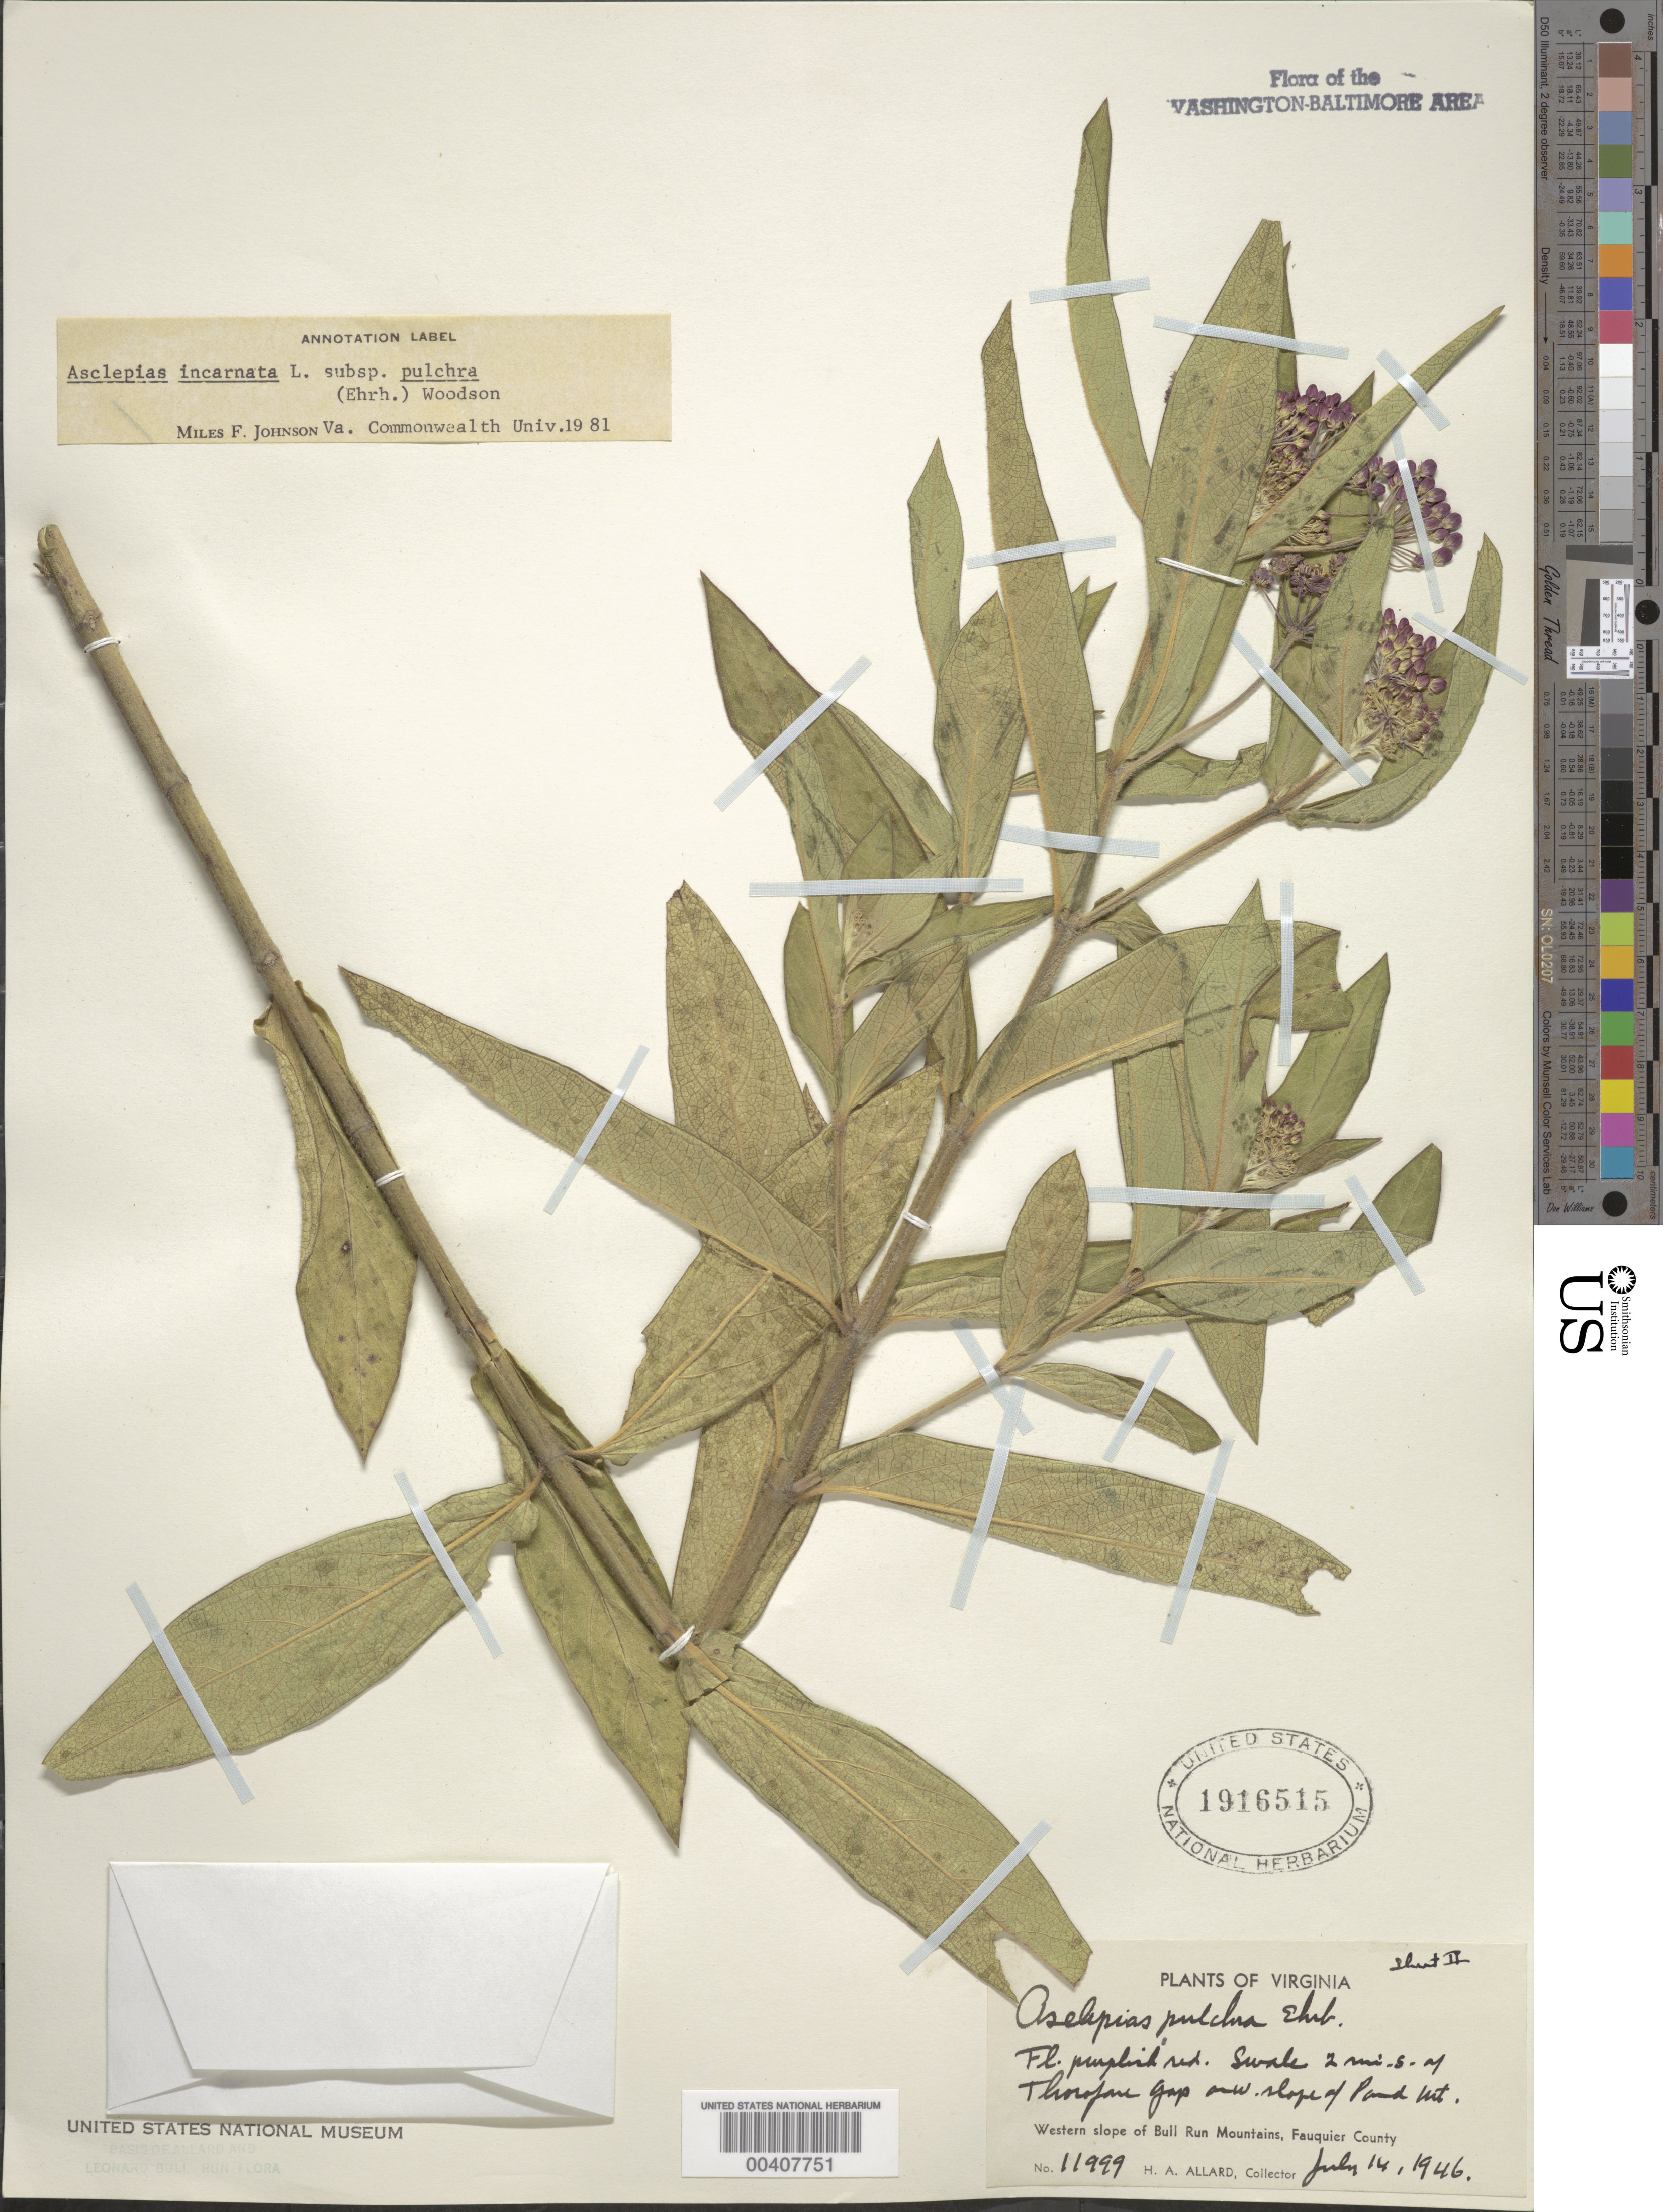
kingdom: Plantae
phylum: Tracheophyta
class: Magnoliopsida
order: Gentianales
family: Apocynaceae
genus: Asclepias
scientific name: Asclepias incarnata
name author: L.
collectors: H. A. Allard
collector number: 11999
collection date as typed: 14 Jul 1946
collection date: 1946-07-14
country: United States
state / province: Virginia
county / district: Fauquier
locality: South of Thorofare Gap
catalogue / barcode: US 1916515